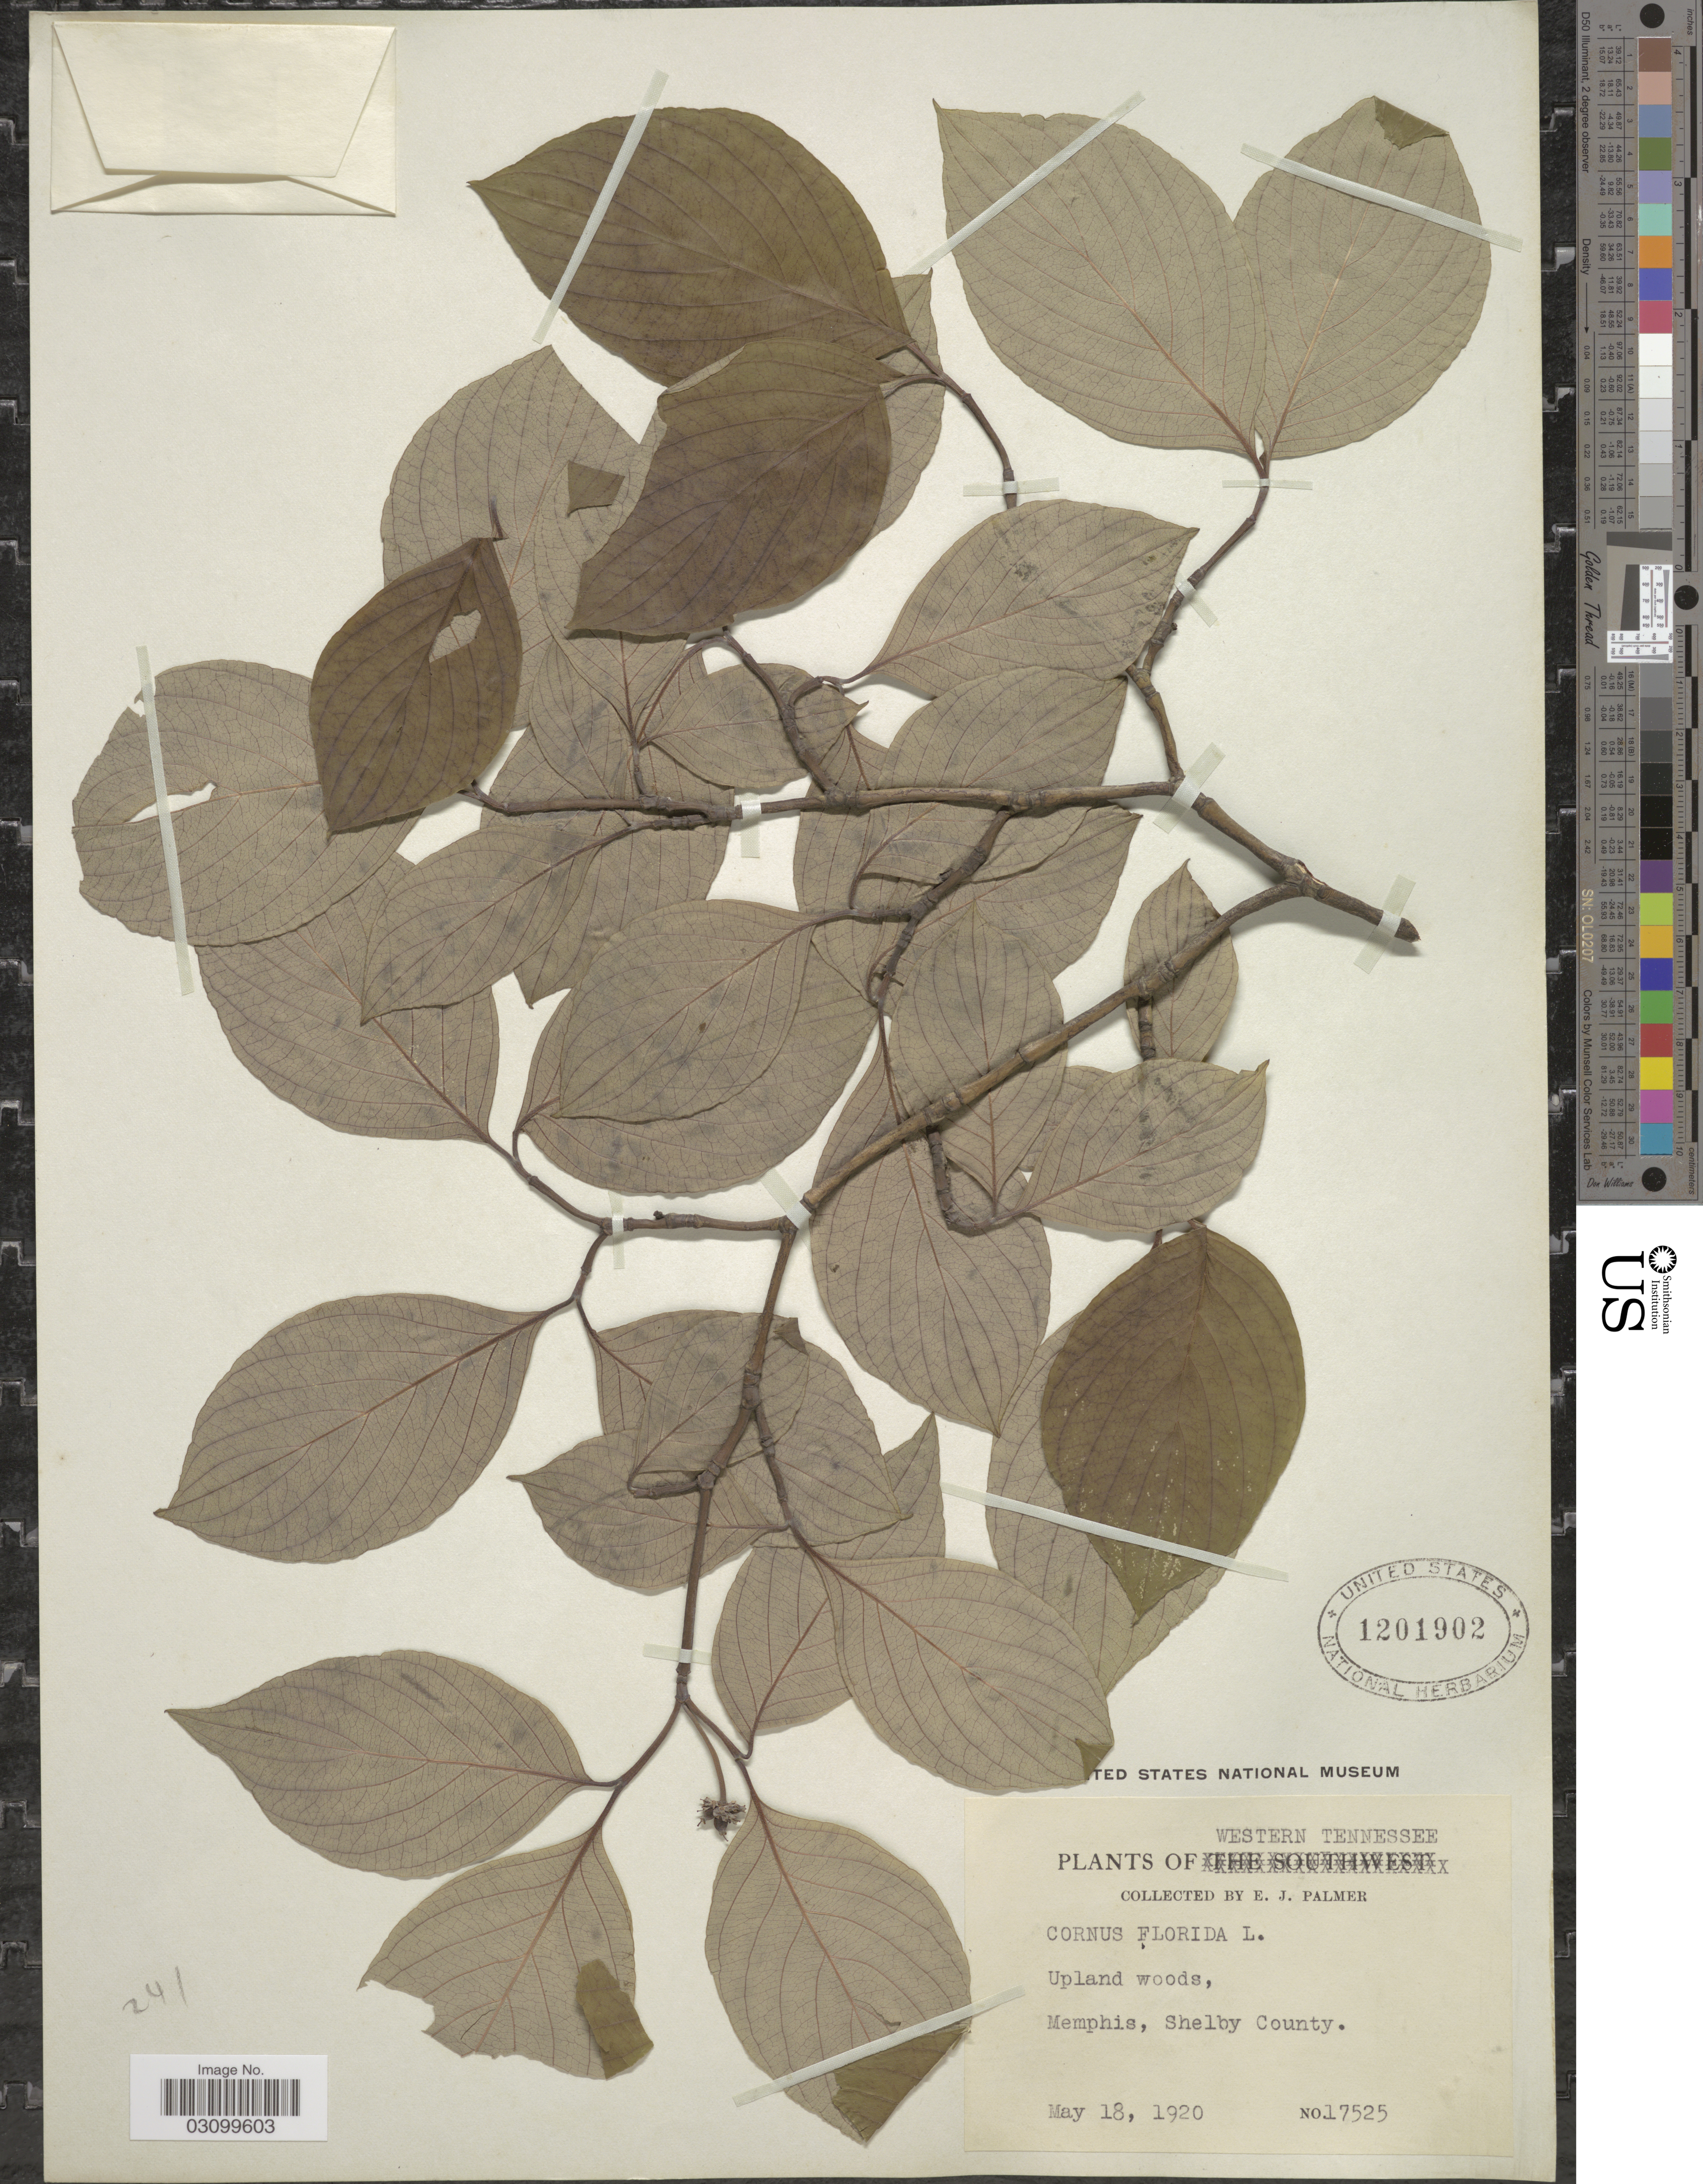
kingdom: Plantae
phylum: Tracheophyta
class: Magnoliopsida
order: Cornales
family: Cornaceae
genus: Cornus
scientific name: Cornus florida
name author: L.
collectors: E. J. Palmer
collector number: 17525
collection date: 1920-05-18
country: United States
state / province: Tennessee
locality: Western Tennessee. Memphis, Shelby County.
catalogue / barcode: US 1201902